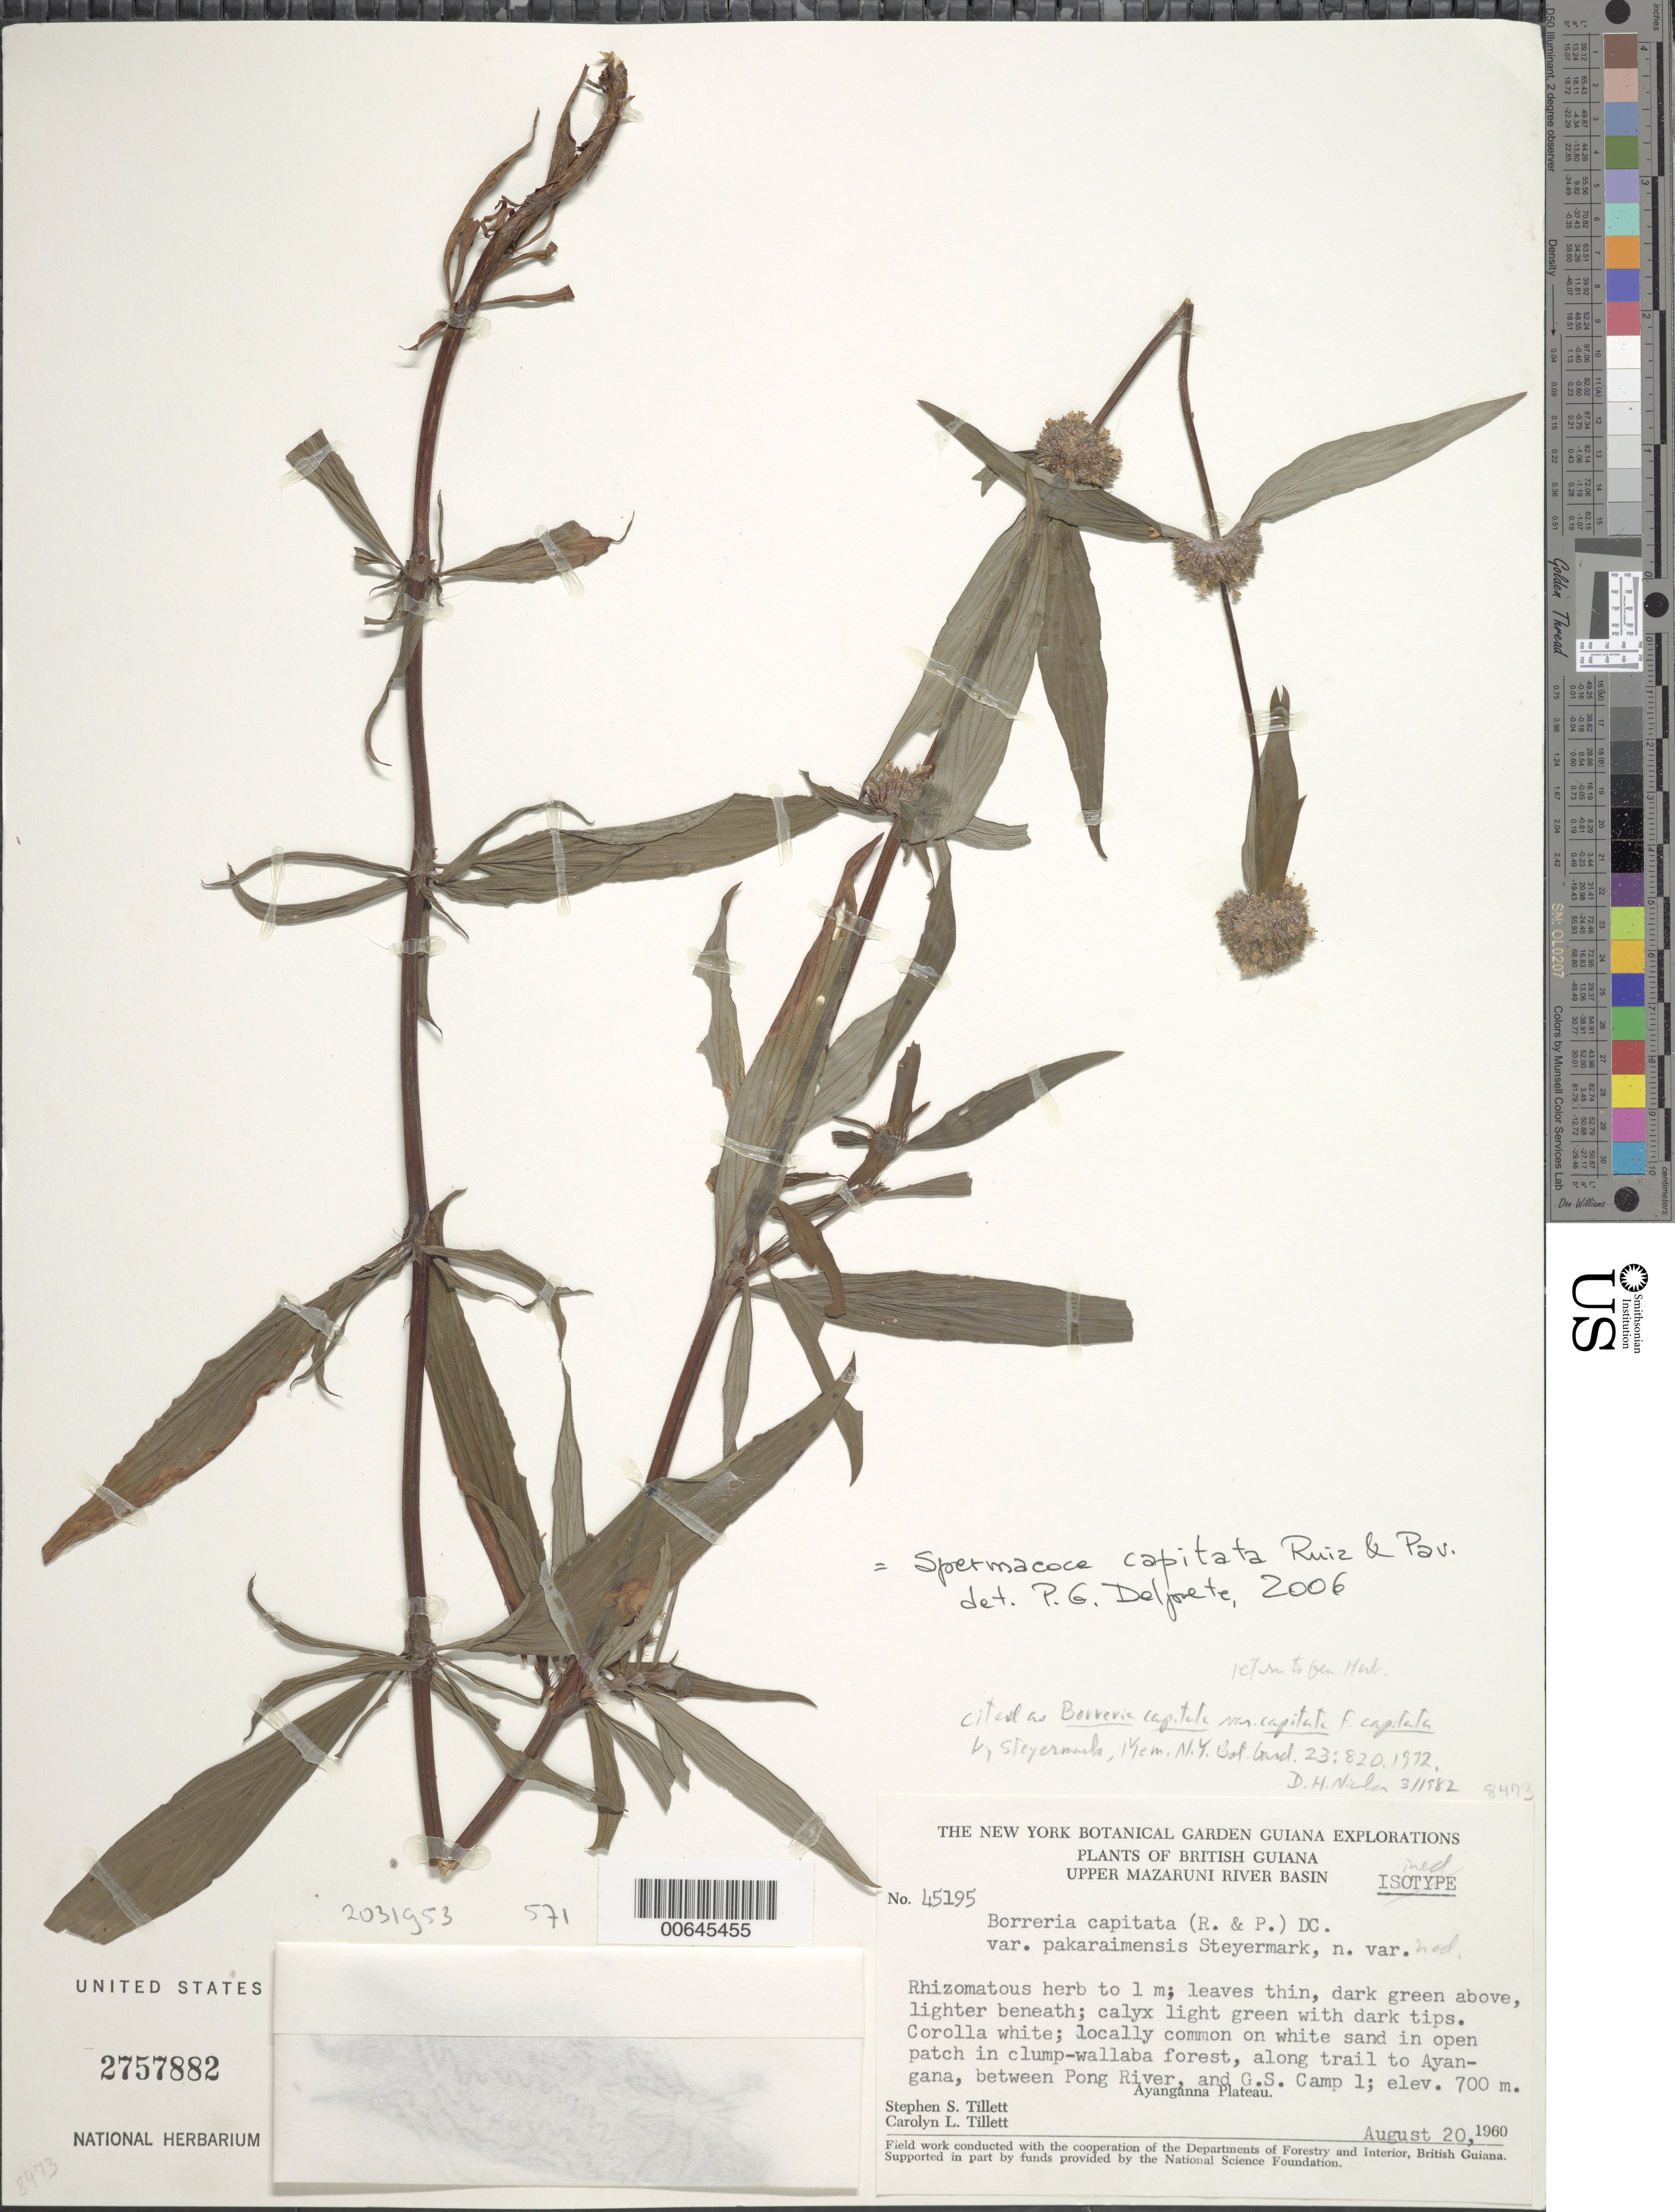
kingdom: Plantae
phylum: Tracheophyta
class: Magnoliopsida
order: Gentianales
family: Rubiaceae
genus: Spermacoce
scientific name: Spermacoce capitata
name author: Ruiz & Pav.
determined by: Delprete, P. G., Herb. de Guyane Cay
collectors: S. S. Tillett, C. L. Tillett & R. Boyan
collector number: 45195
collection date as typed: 20-Aug-60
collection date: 1960-08-20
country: Guyana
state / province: Cuyuni-Mazaruni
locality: Ayanganna Plateau; between G.S. Camp 1 & Pong R., trail to Ayanganna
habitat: White sand in open patch in clump-wallaba forest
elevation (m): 700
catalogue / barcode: US 2757882